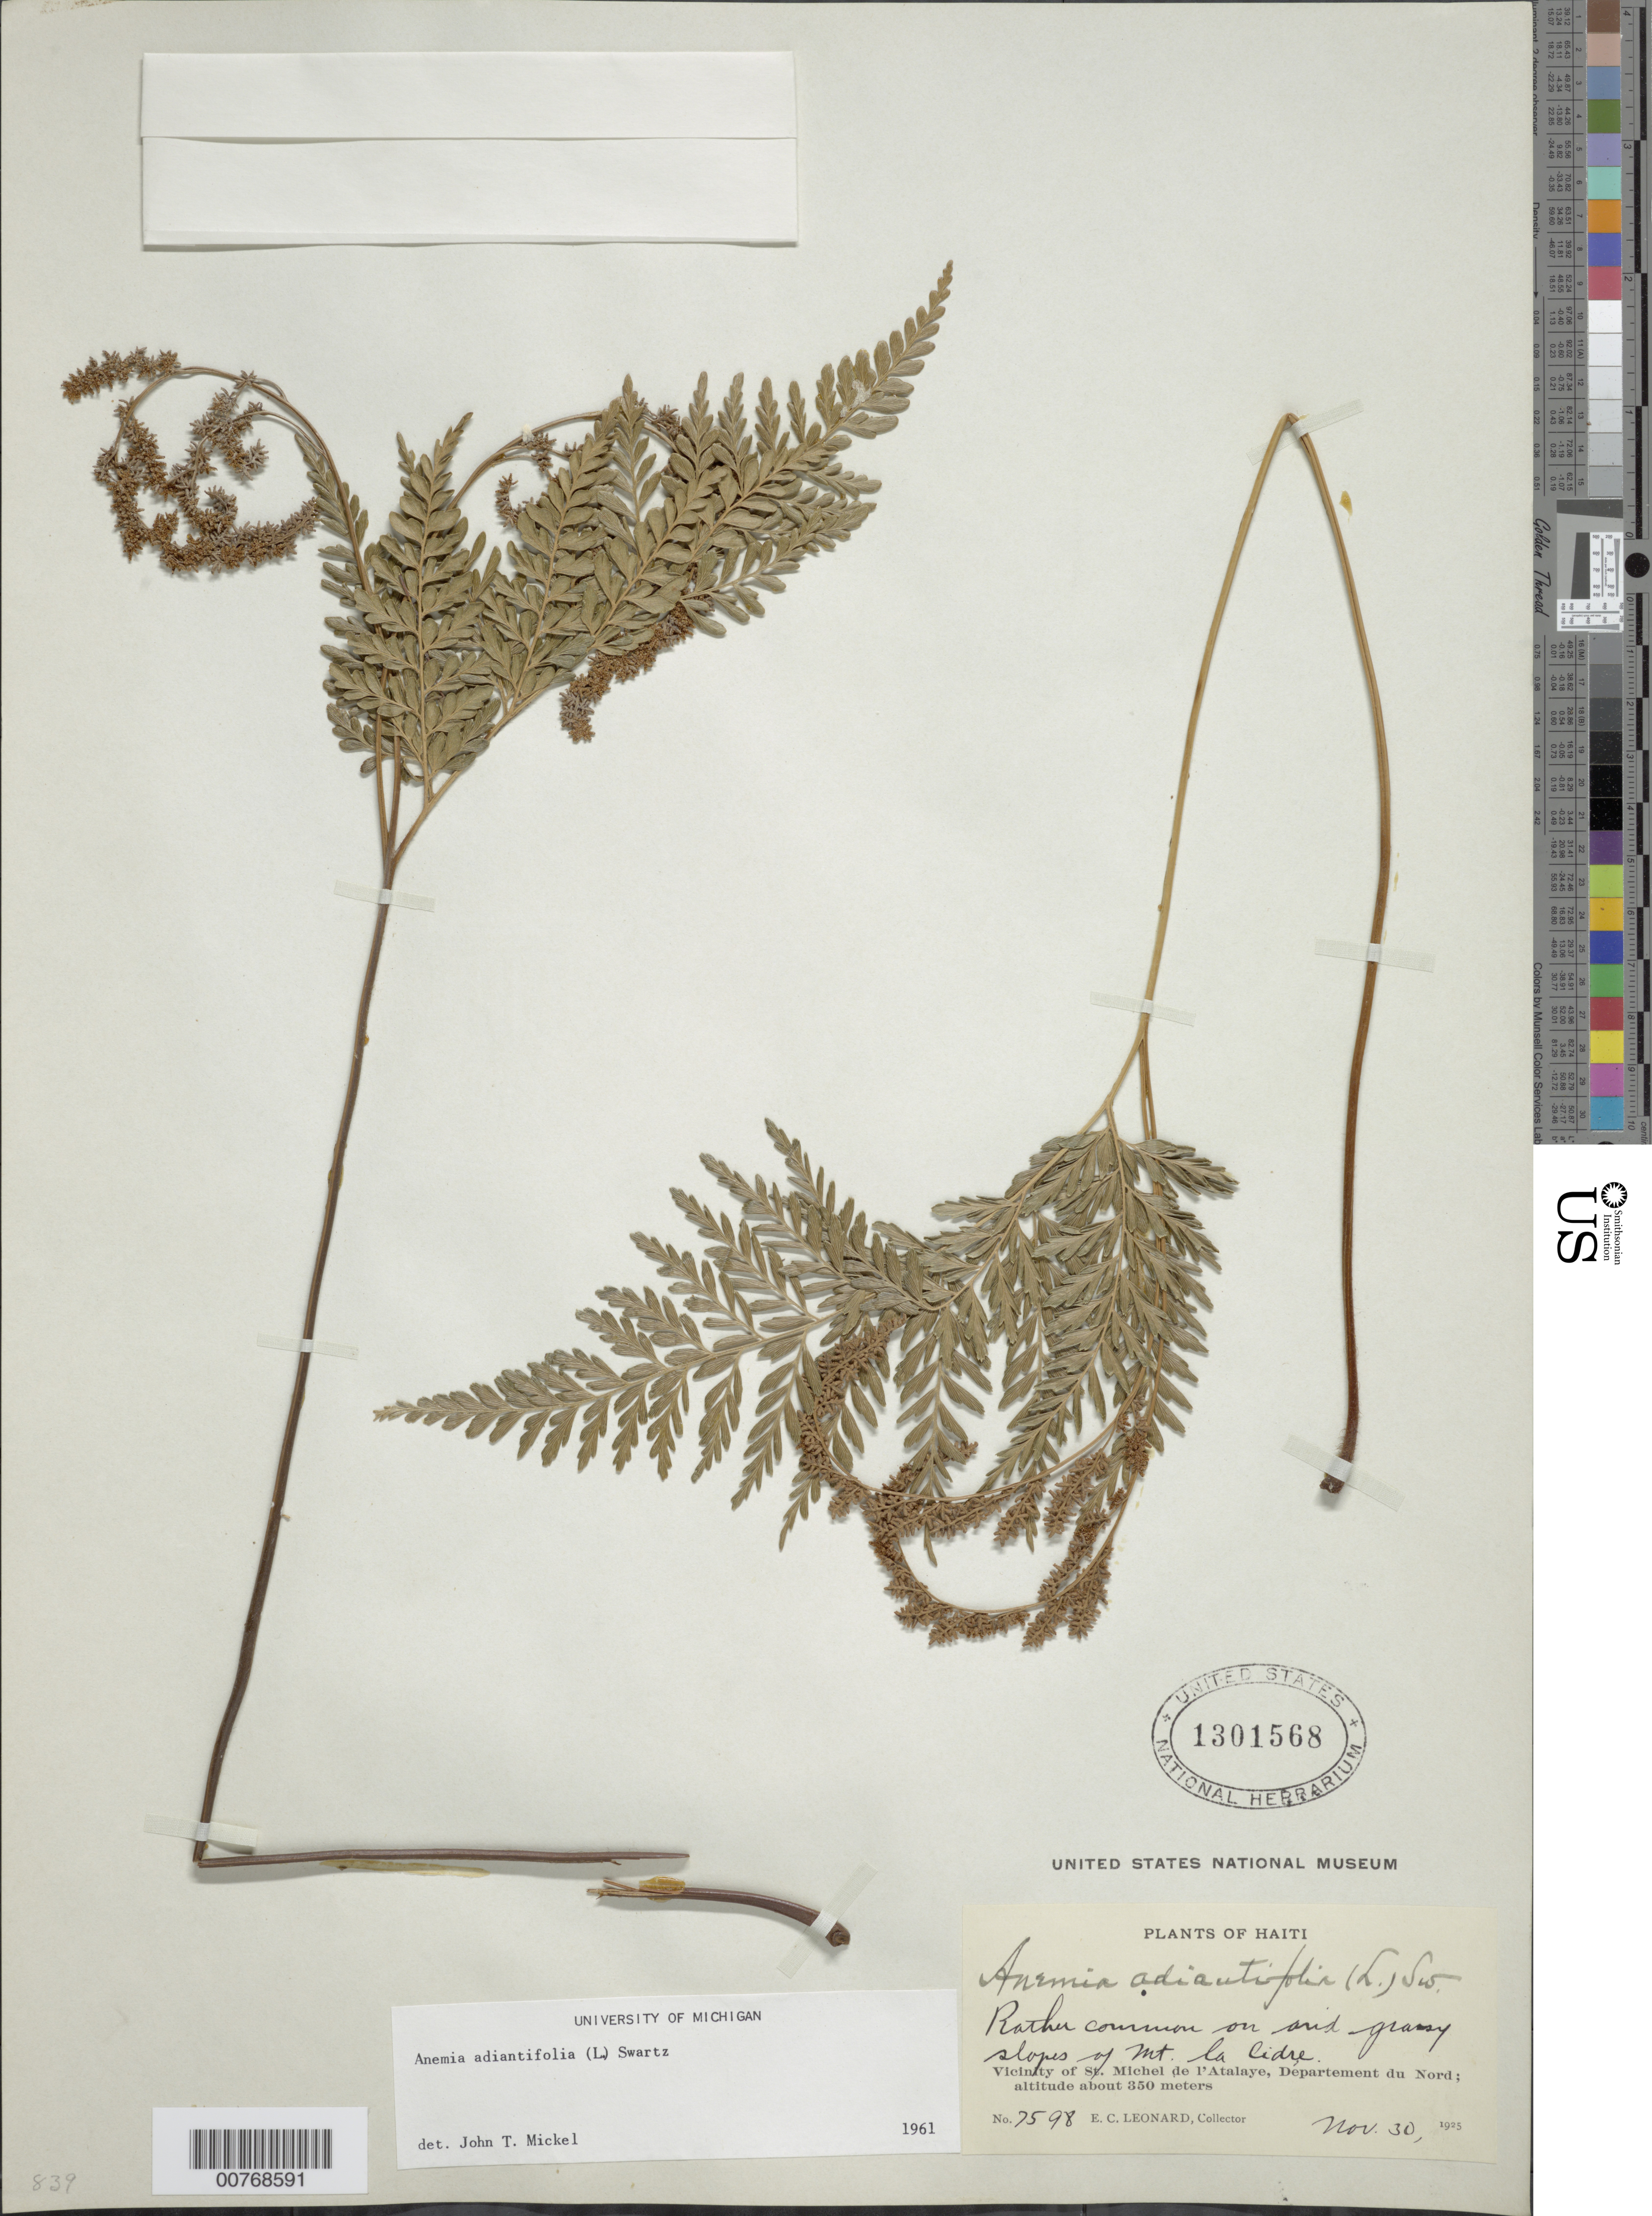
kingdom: Plantae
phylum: Tracheophyta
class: Polypodiopsida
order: Schizaeales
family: Anemiaceae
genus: Anemia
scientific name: Anemia adiantifolia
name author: (L.) Sw.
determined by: Mickel, J. T., (NY), New York Botanical Garden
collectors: E. C. Leonard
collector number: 7598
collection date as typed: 30 Nov 1925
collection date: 1925-11-30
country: Haiti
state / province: Nord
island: Hispaniola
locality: Vicinity of St. Michel de l'Atalaye, Departement du Nord, slopes of Mt. La Cidre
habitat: Common on grassy slopes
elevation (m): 350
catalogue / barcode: US 1301568